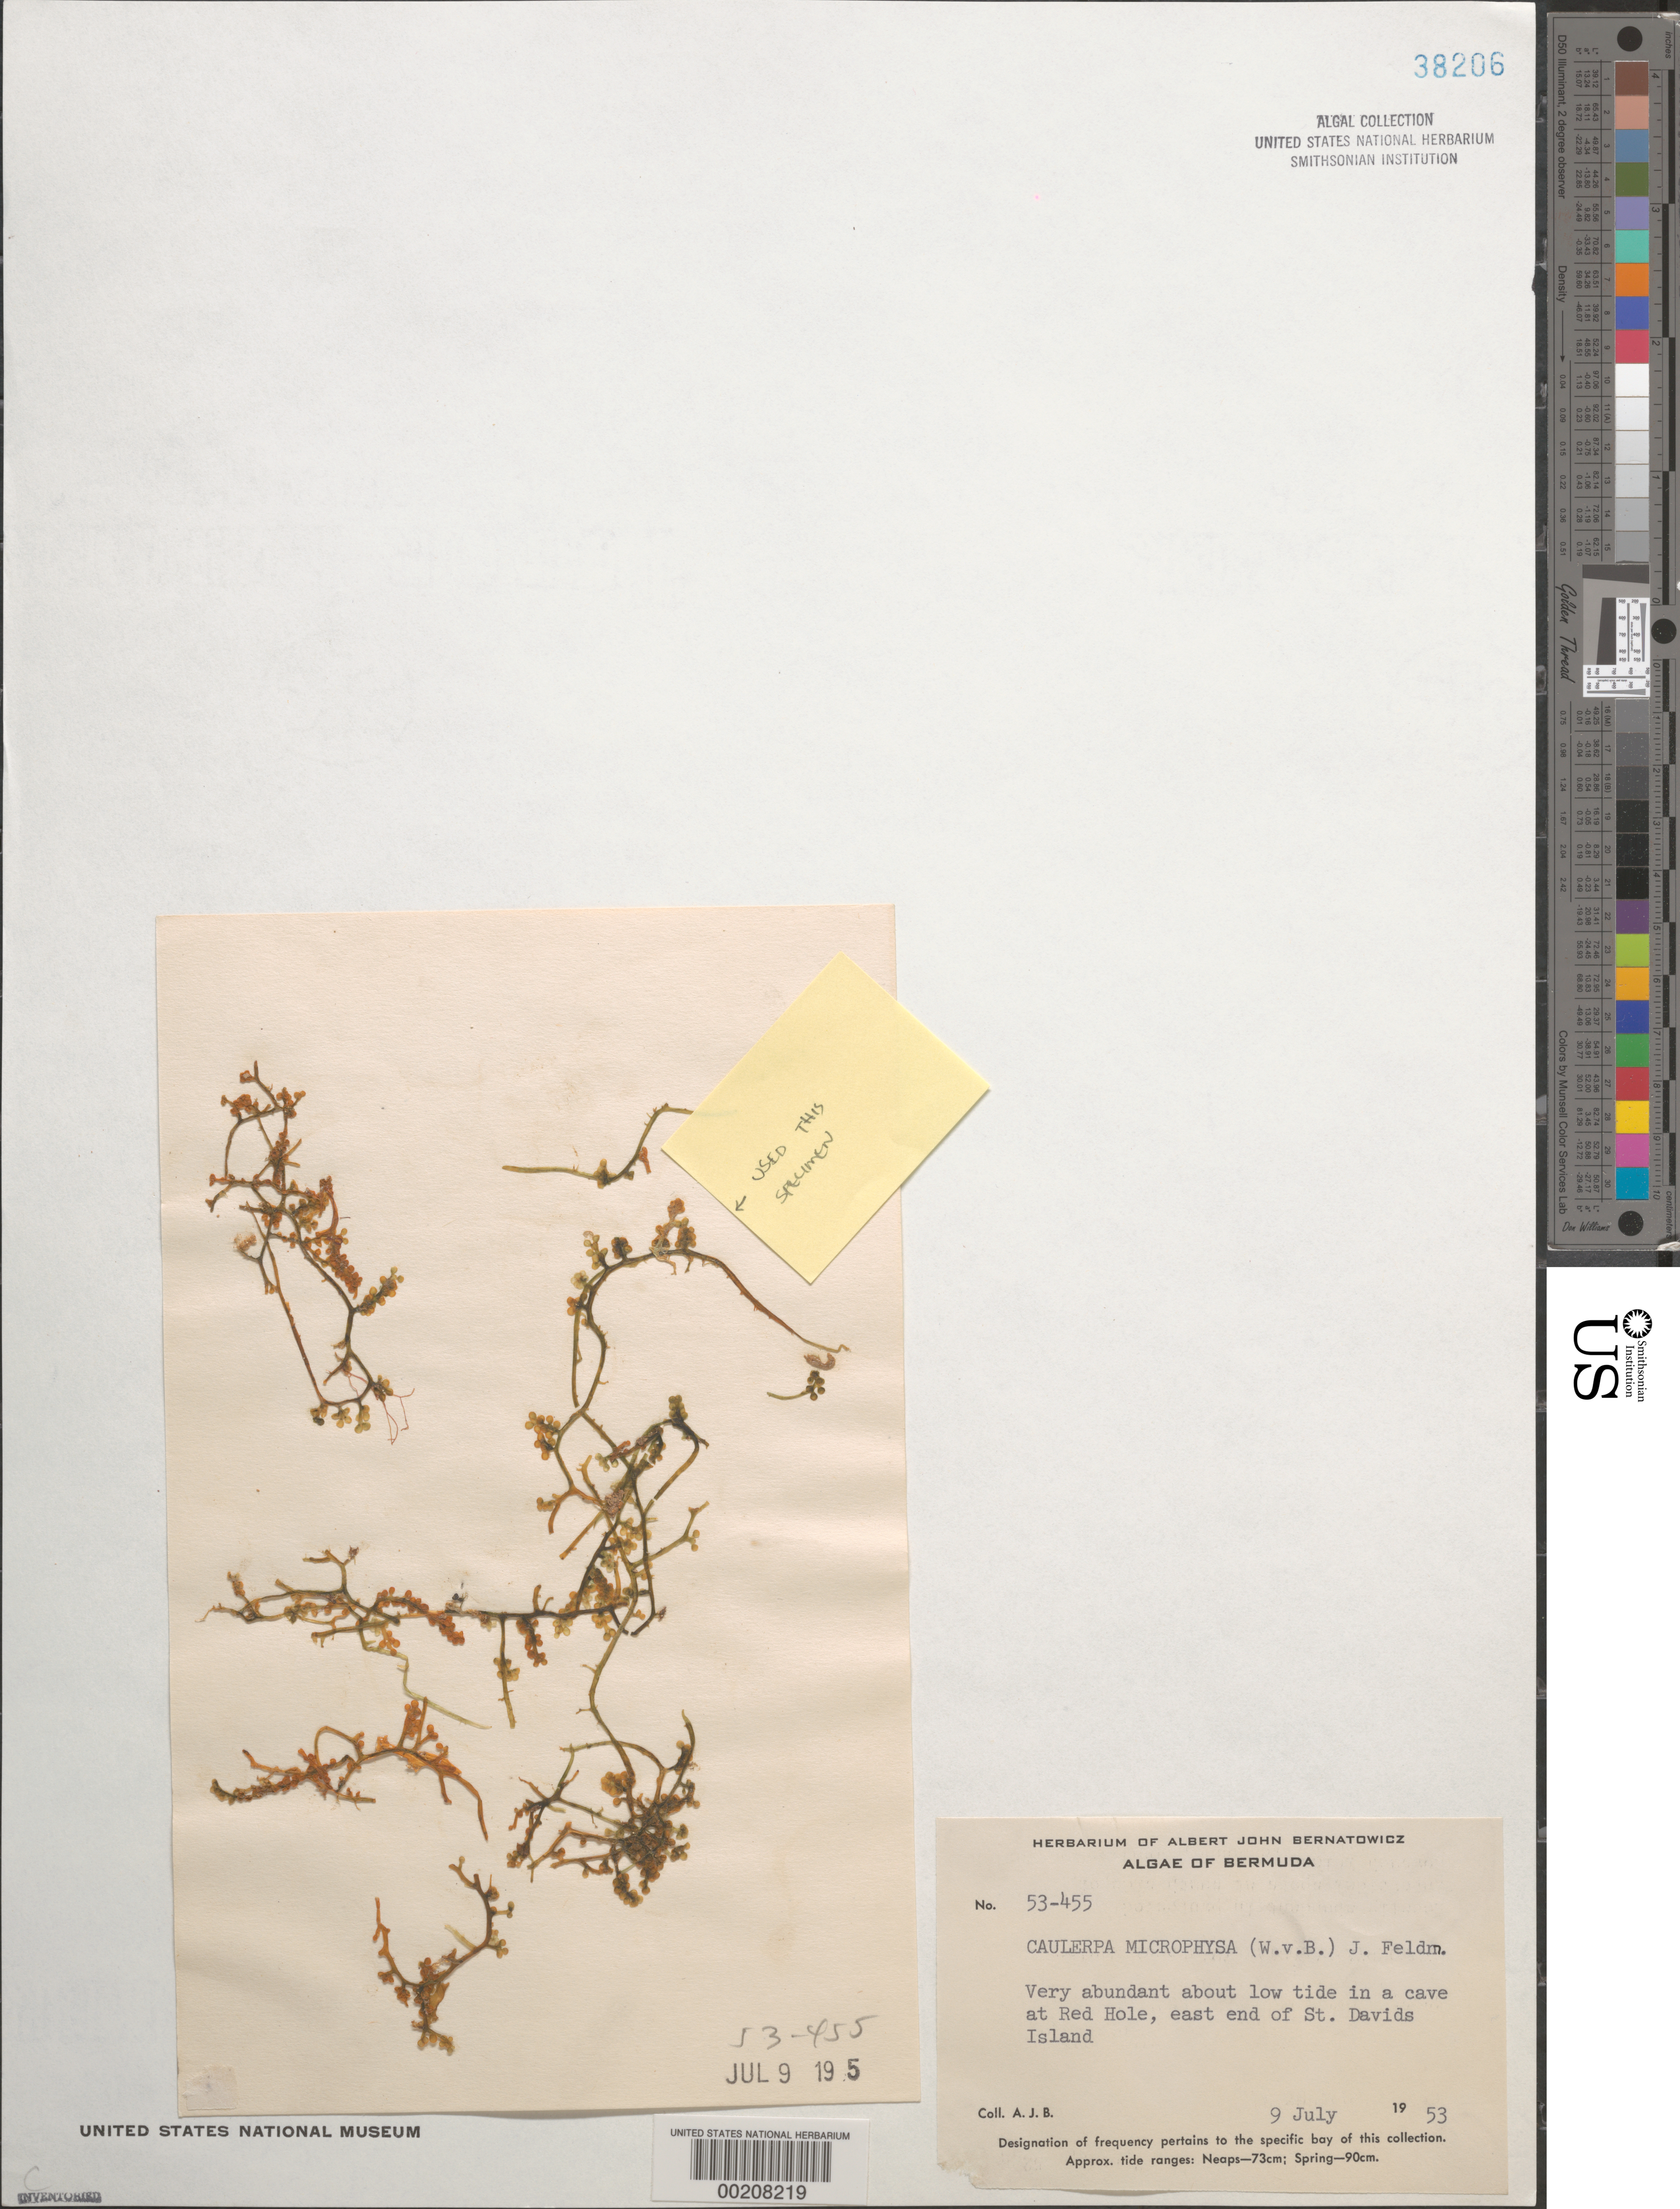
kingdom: Plantae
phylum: Chlorophyta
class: Ulvophyceae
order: Bryopsidales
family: Caulerpaceae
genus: Caulerpa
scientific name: Caulerpa microphysa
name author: (Weber Bosse) Feldmann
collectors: A. Bernatowicz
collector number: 53-455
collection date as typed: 09 Jul 1953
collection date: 1953-07-09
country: Bermuda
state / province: Saint George's (parish)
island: St. David's Island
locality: Red Hole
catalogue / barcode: US 38206